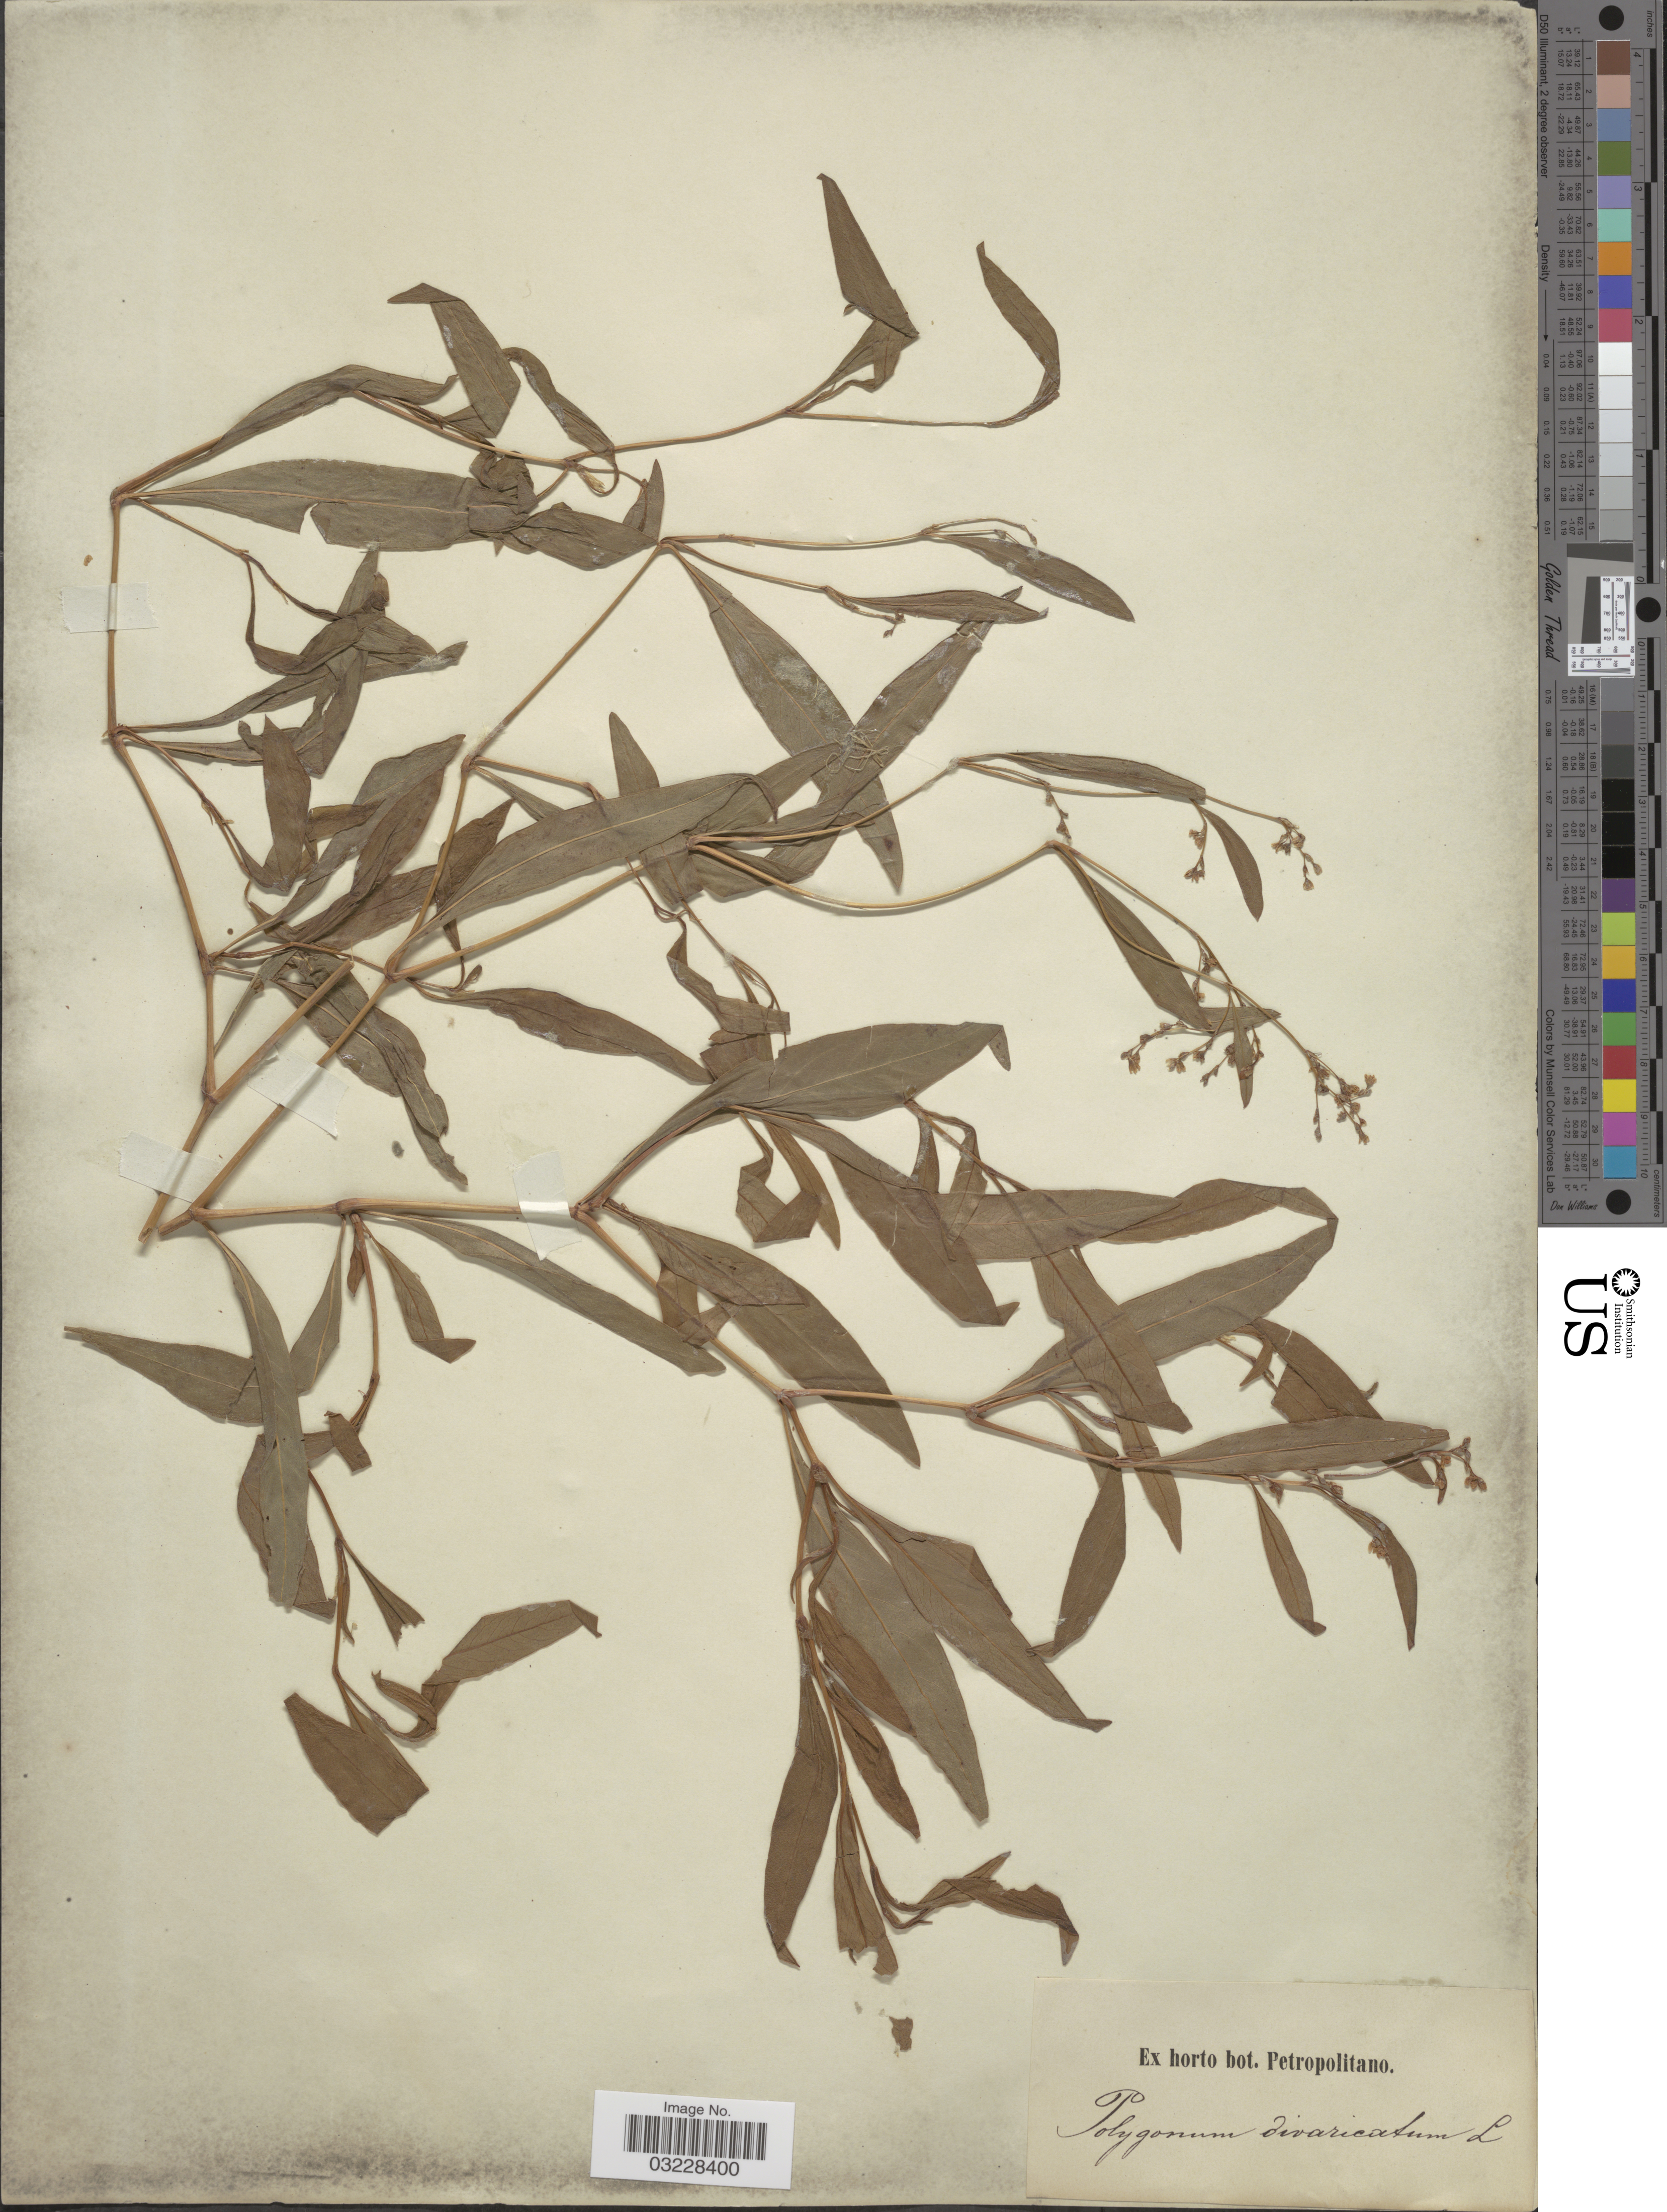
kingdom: Plantae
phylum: Tracheophyta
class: Magnoliopsida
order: Caryophyllales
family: Polygonaceae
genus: Koenigia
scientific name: Koenigia divaricata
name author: (L.) T.M. Schust. & Reveal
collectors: ex Horto Bot. Petropolitano